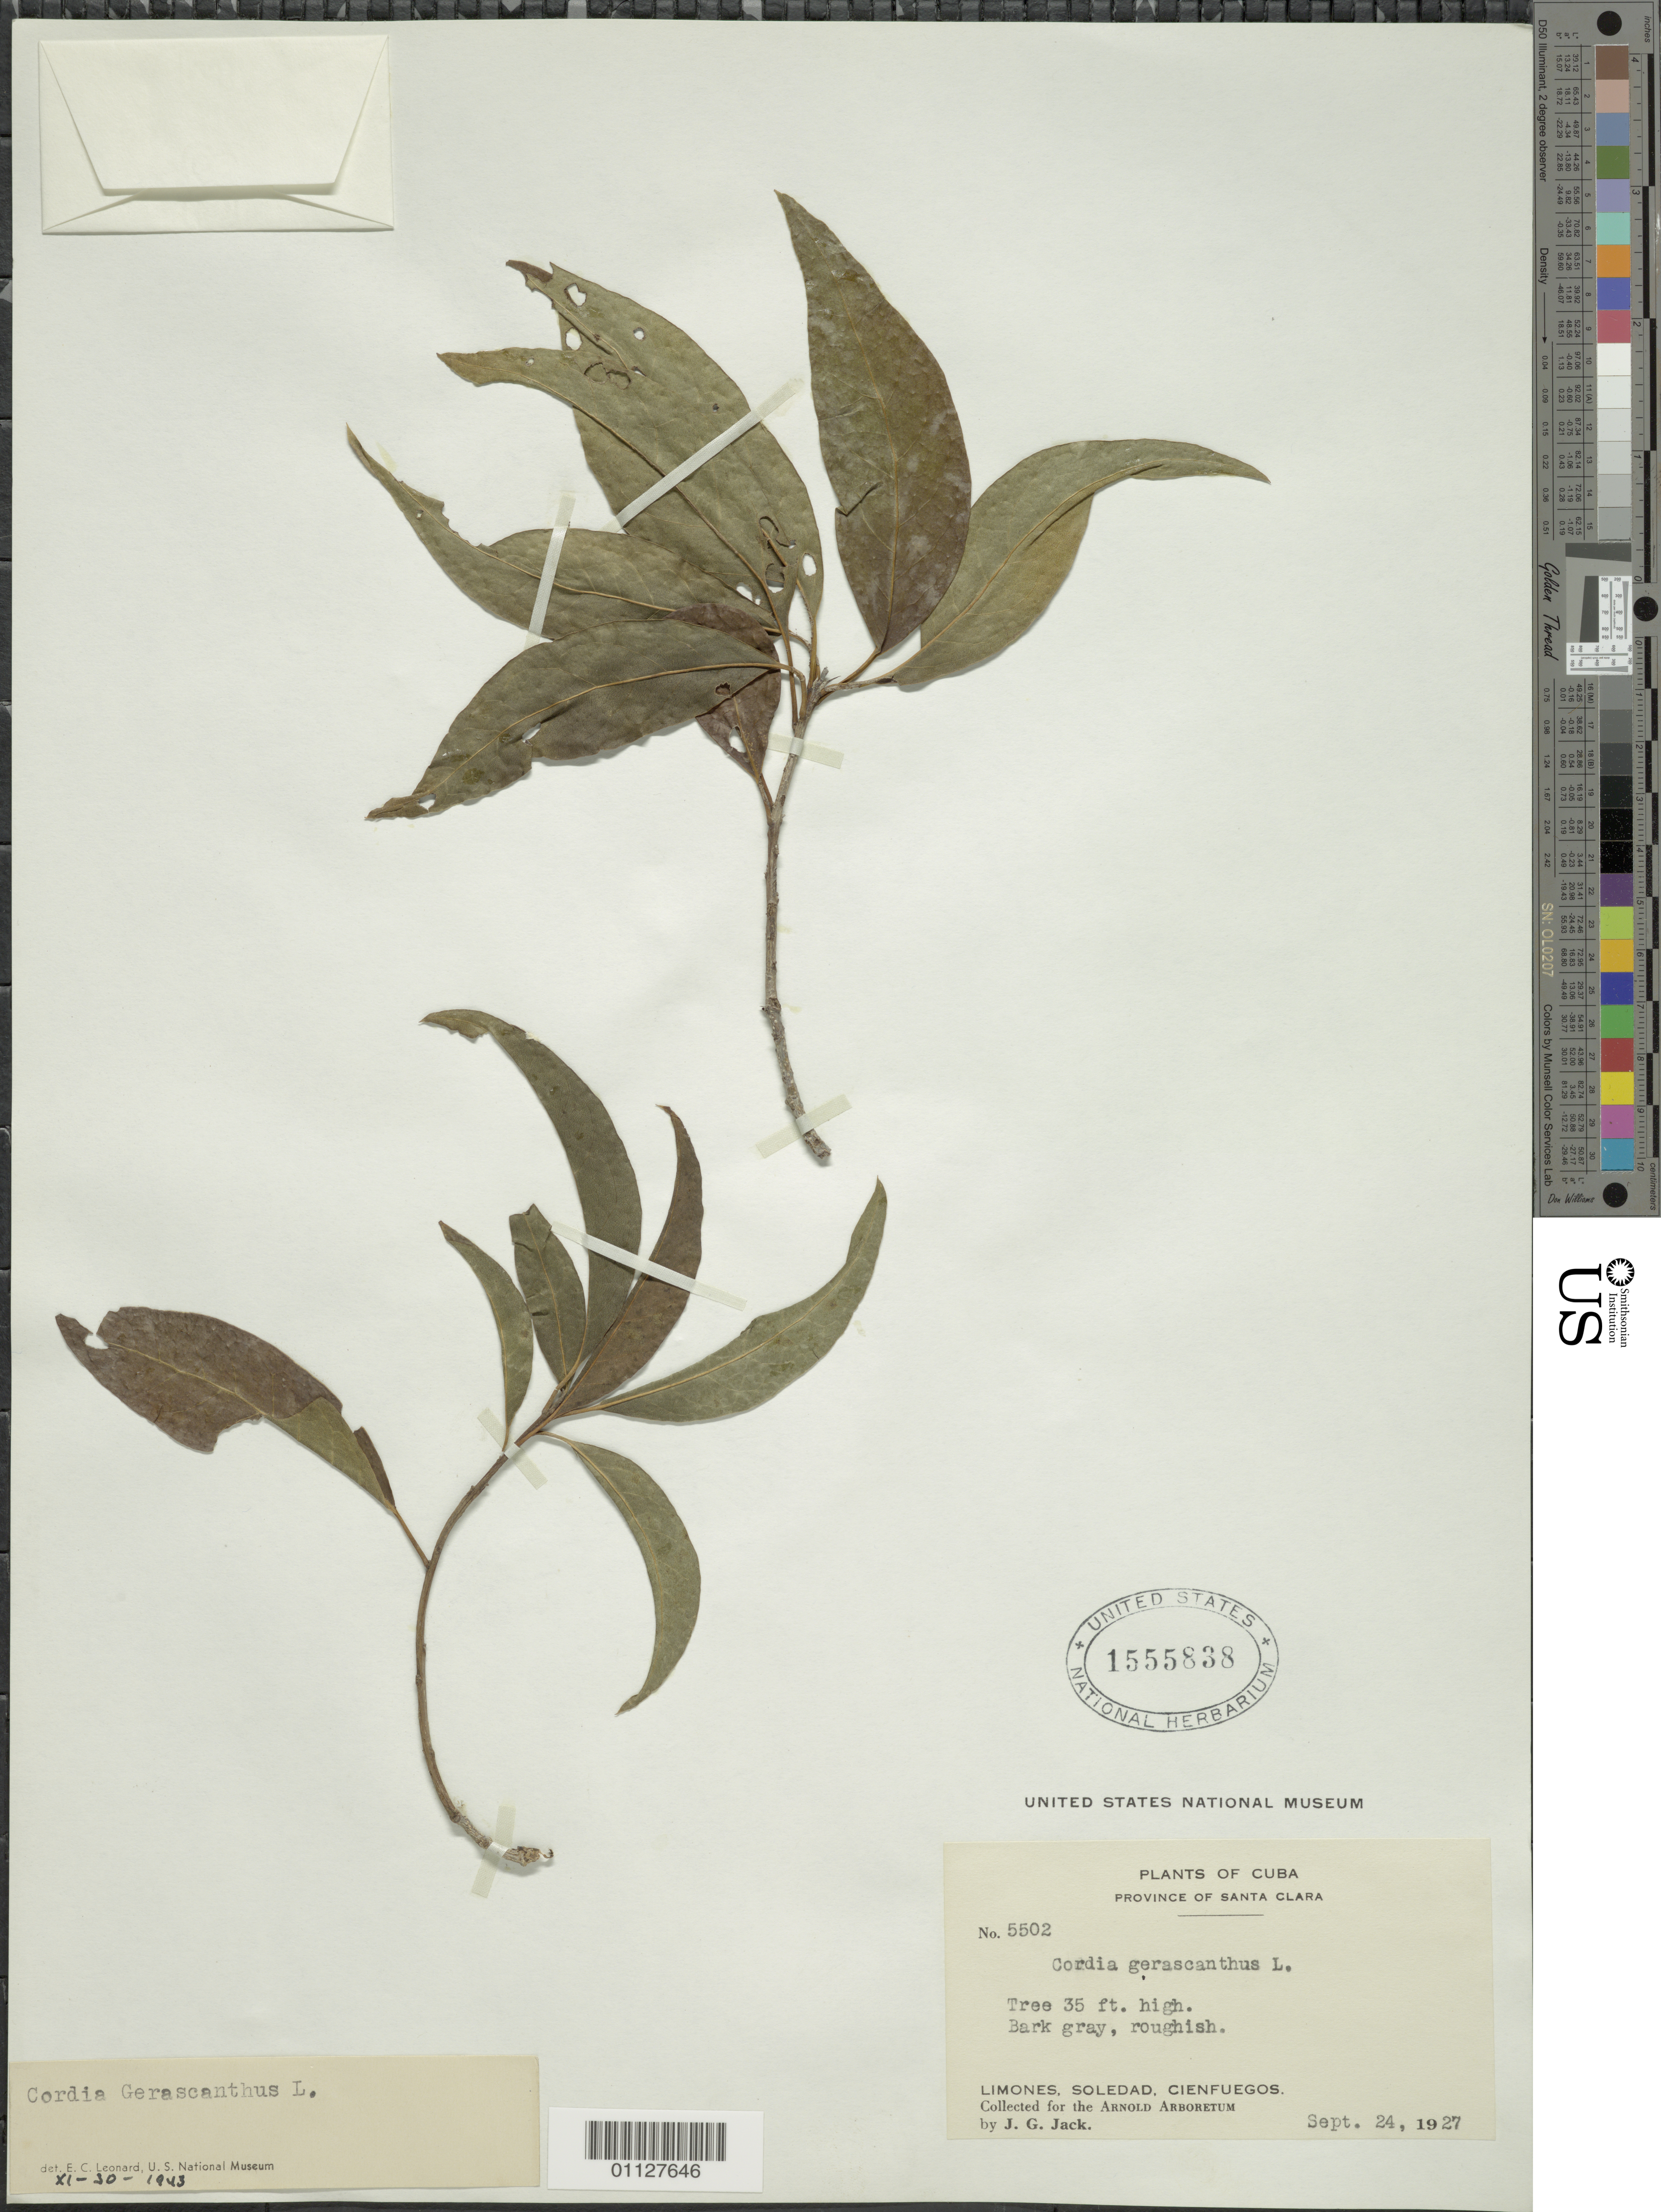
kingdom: Plantae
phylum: Tracheophyta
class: Magnoliopsida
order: Boraginales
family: Cordiaceae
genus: Cordia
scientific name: Cordia gerascanthus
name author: L.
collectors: J. G. Jack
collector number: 5502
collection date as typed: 24 Sep 1927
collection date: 1927-09-24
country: Cuba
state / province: Cienfuegos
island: Cuba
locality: Limones, Soledad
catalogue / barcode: US 1555838